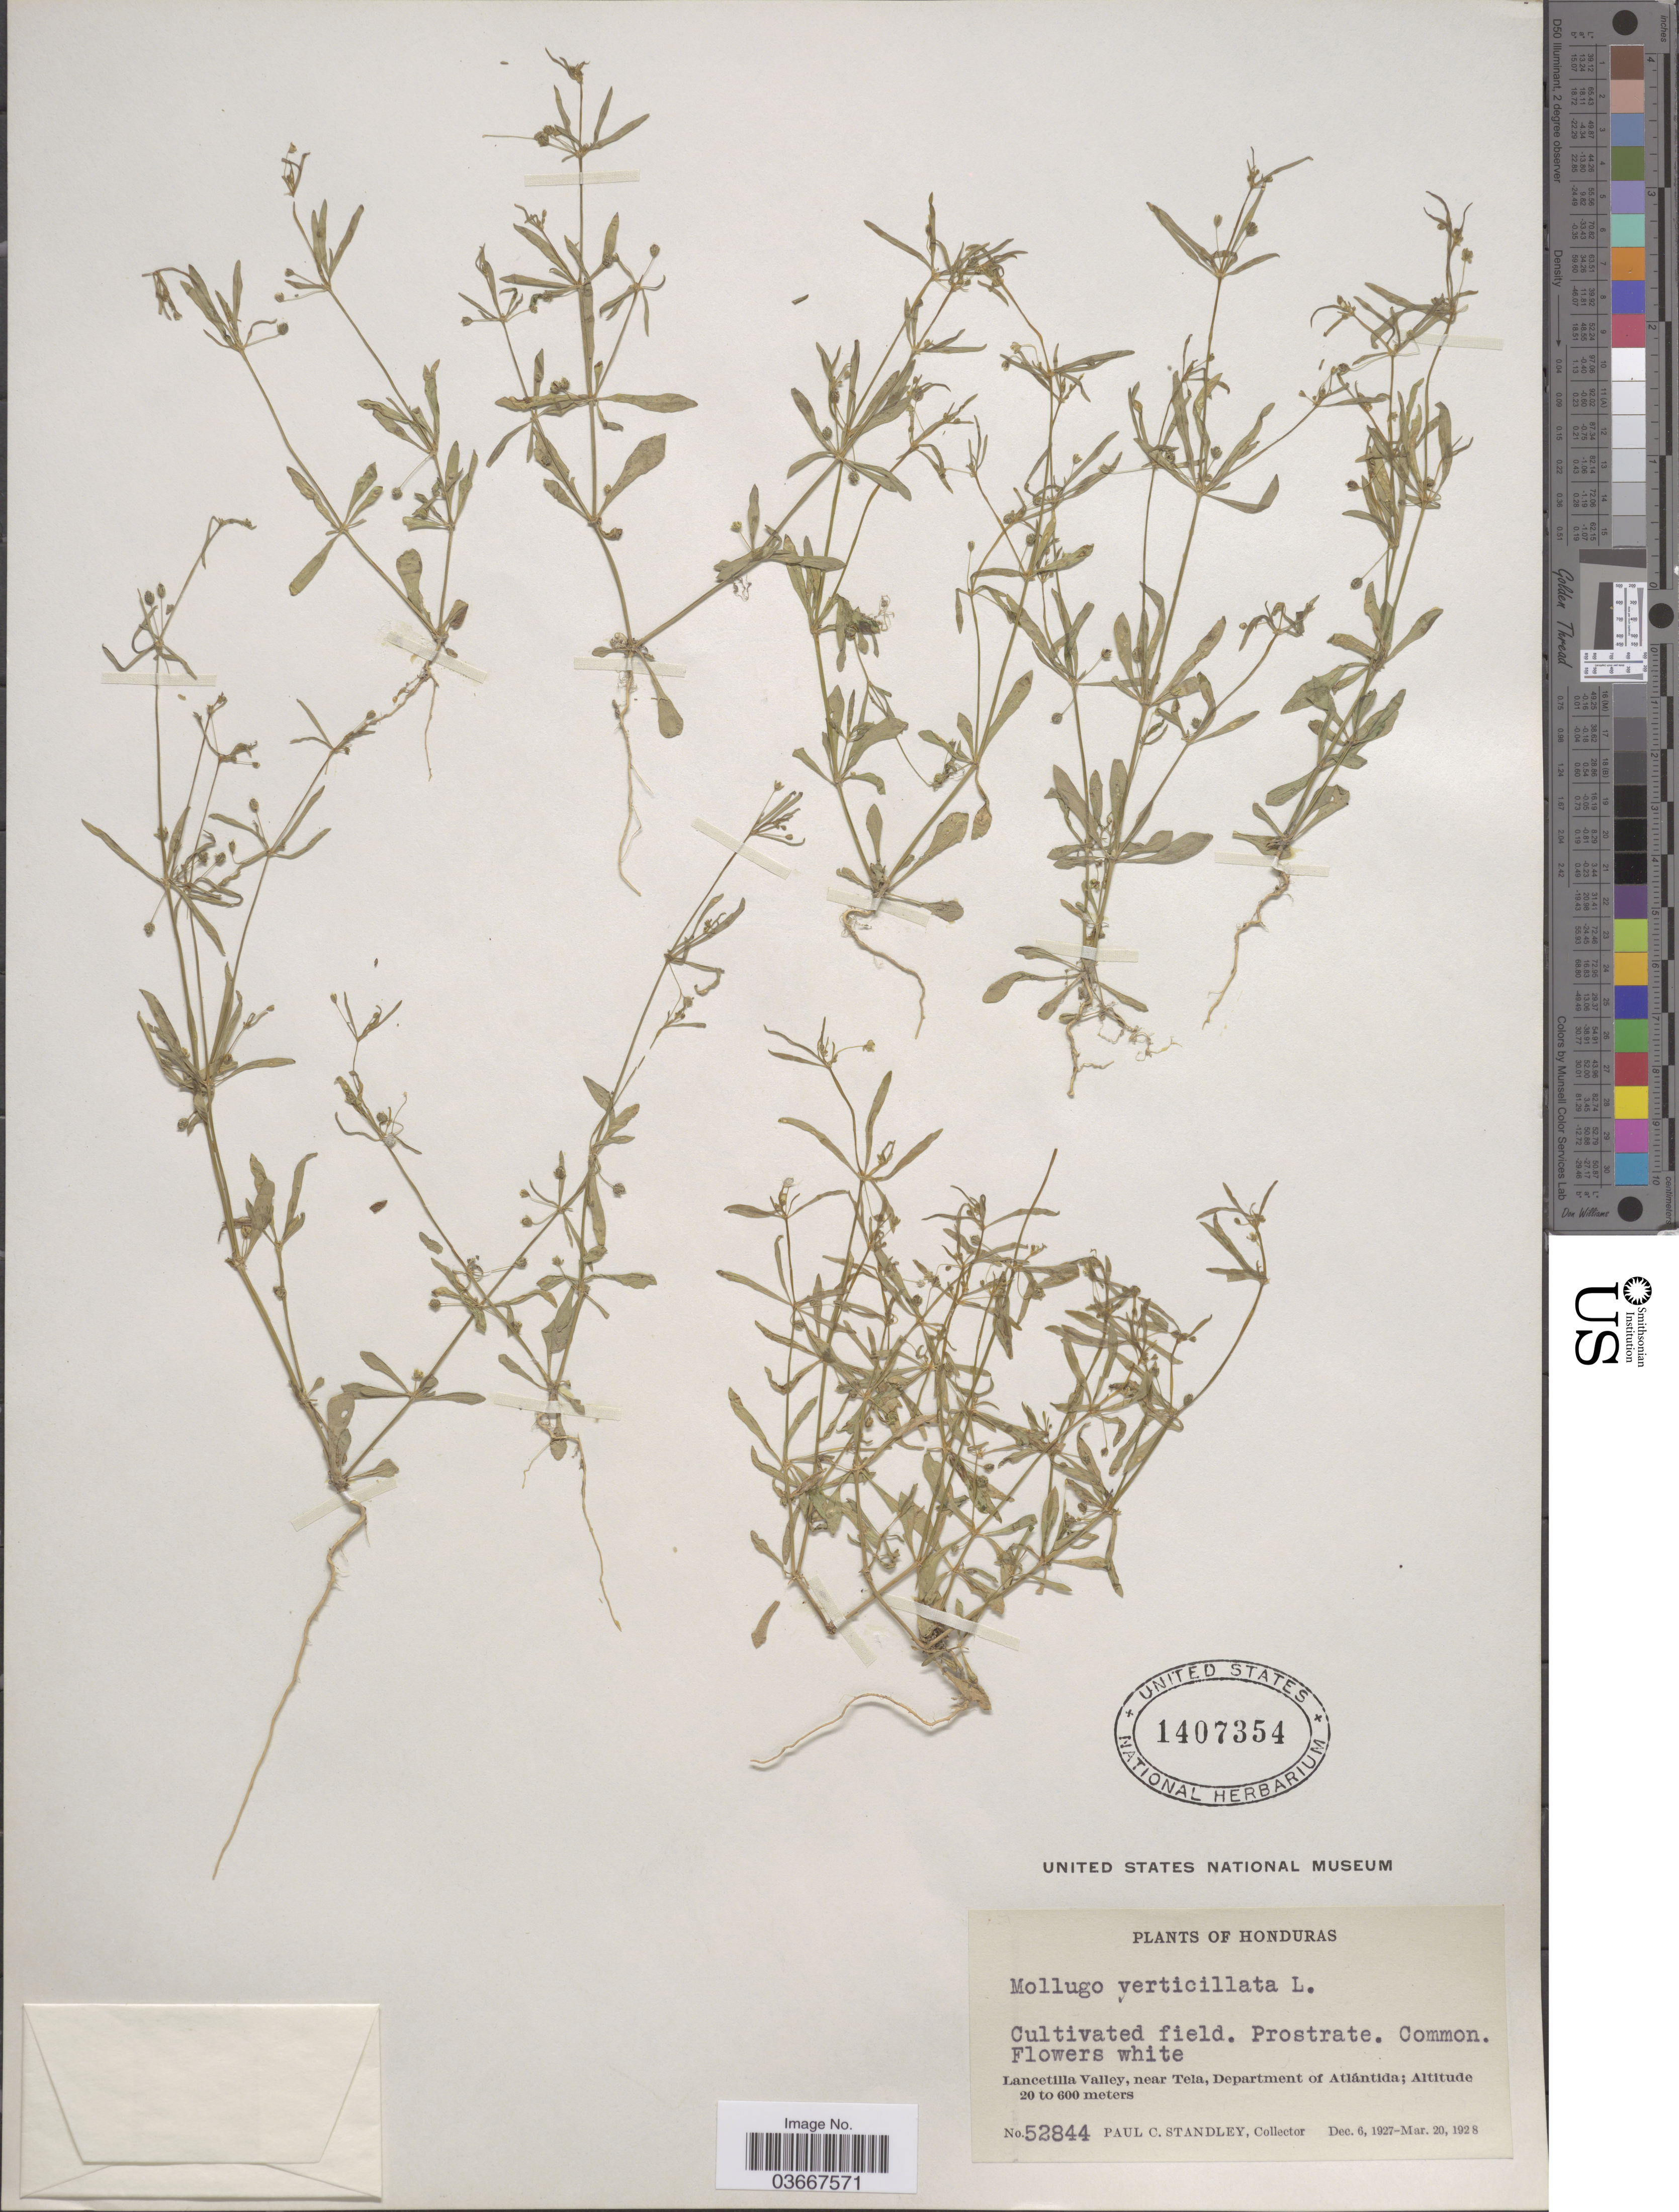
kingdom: Plantae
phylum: Tracheophyta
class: Magnoliopsida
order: Caryophyllales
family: Molluginaceae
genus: Mollugo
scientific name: Mollugo verticillata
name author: L.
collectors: P. C. Standley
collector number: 52844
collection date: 1927-12-06/1928-03-20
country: Honduras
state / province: Atlántida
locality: Cultivated field. Lancetilla Valley, near Tela, Department of Atlántida.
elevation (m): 20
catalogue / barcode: US 1407354